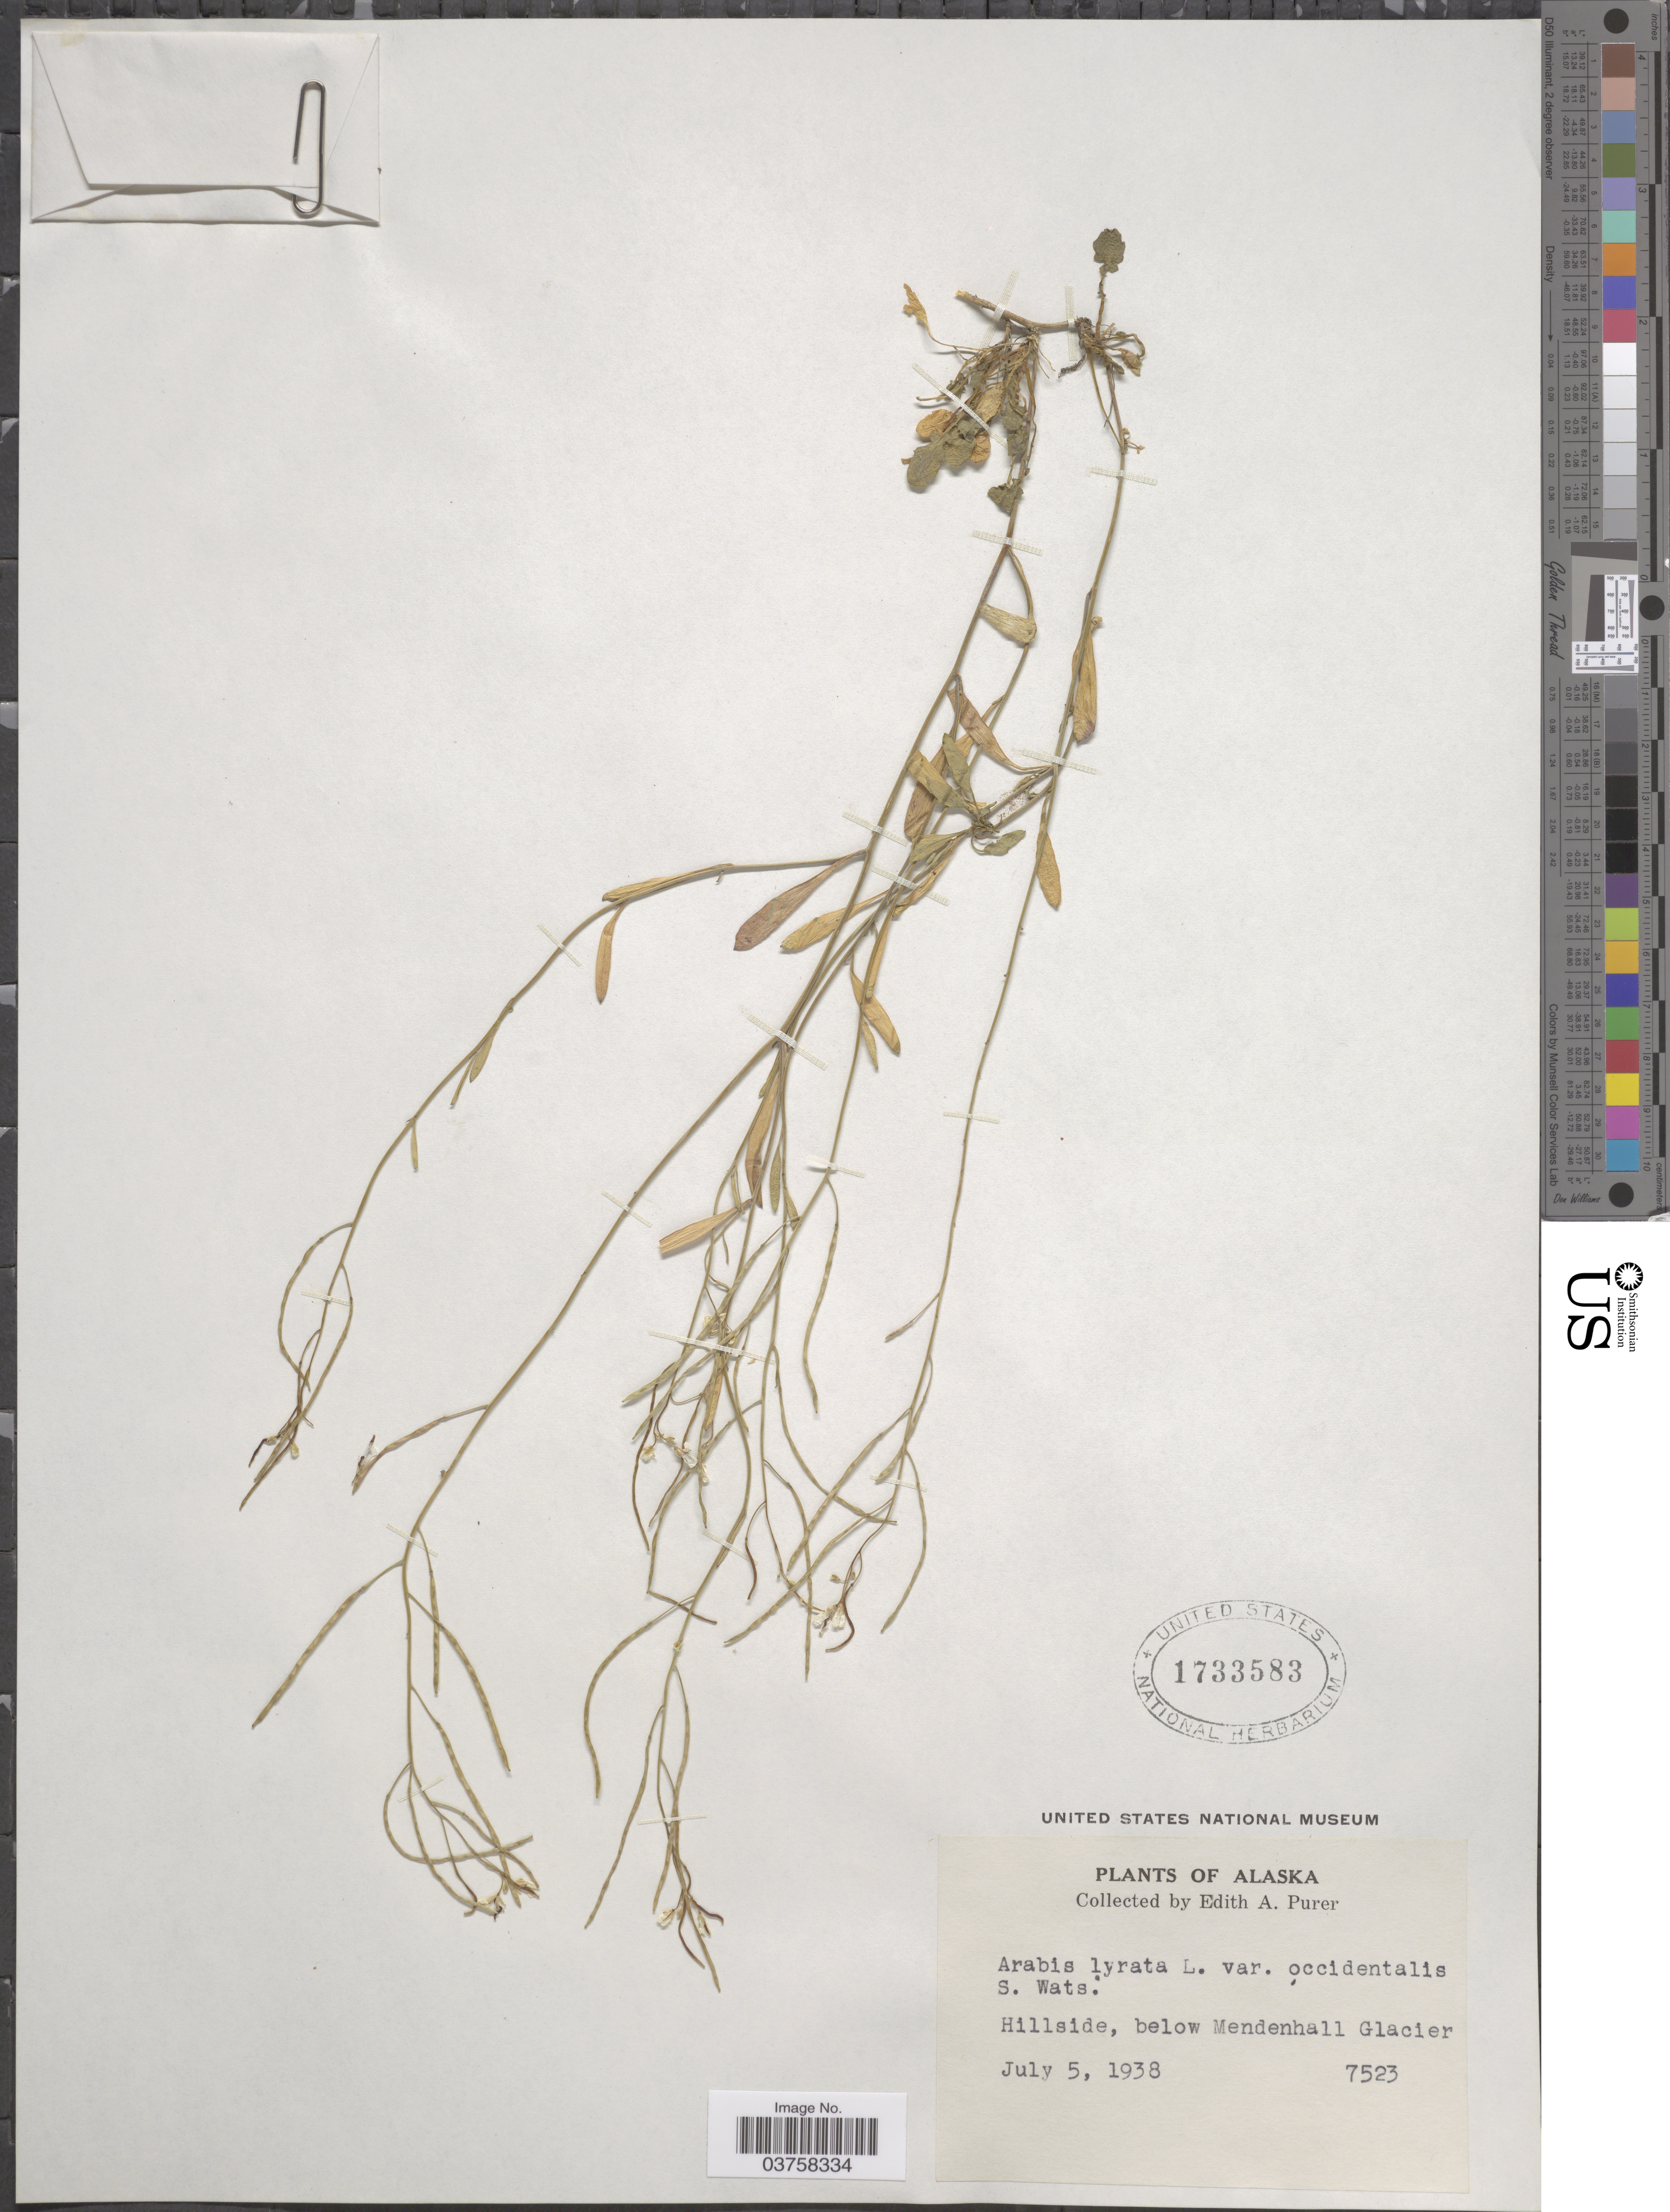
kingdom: Plantae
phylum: Tracheophyta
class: Magnoliopsida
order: Brassicales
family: Brassicaceae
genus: Arabidopsis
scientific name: Arabidopsis lyrata subsp. kamchatica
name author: (Fisch. ex DC.) O'Kane & Al-Shehbaz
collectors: E. Purer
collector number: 7523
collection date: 1938-07-05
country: United States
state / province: Alaska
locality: Hillside, below Mendenhall Glacier.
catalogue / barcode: US 1733583